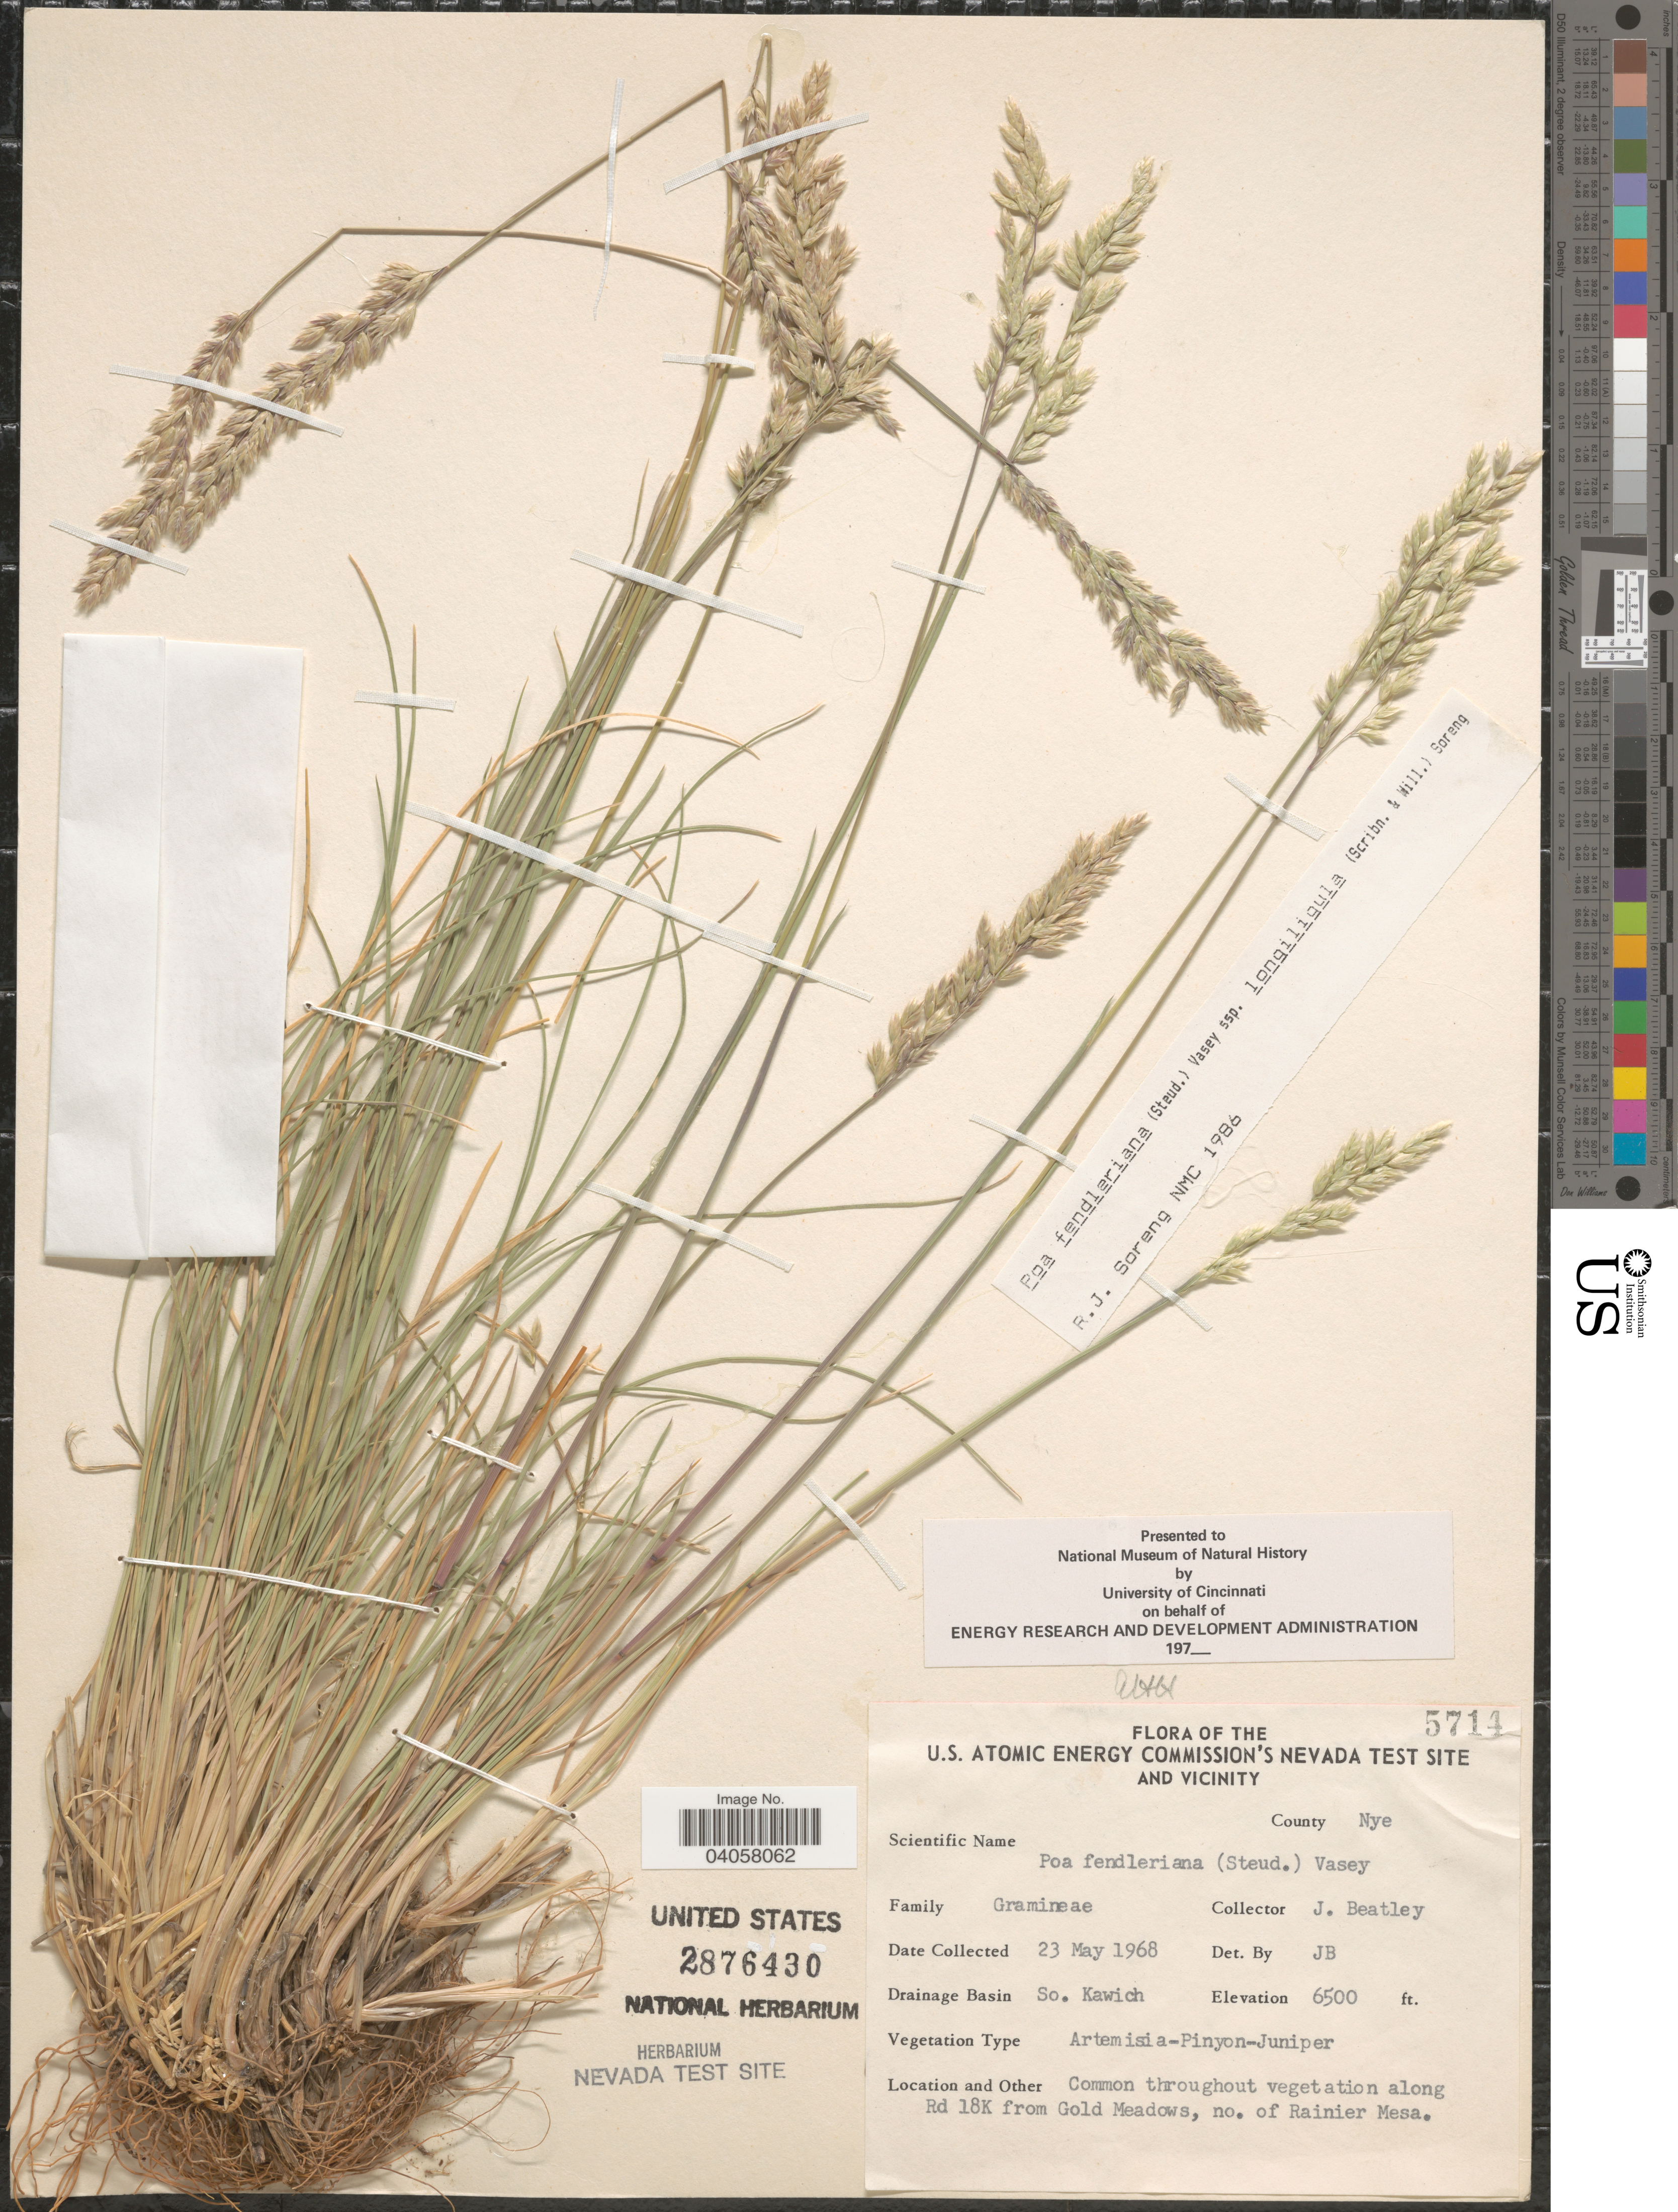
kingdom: Plantae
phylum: Tracheophyta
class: Liliopsida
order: Poales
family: Poaceae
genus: Poa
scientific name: Poa fendleriana subsp. longiligula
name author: (Scribn. & T.A. Williams) Soreng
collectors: J. C. Beatley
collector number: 5714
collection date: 1968-05-23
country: United States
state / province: Nevada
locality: The U.S. Atomic Energy Commission's Nevada Test Site and Vicinity. County Nye. Drainage Basin So. Kawich. long Rd 18K from Gold Meadows, no. of Rainier Mesa.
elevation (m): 1981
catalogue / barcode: US 2876430